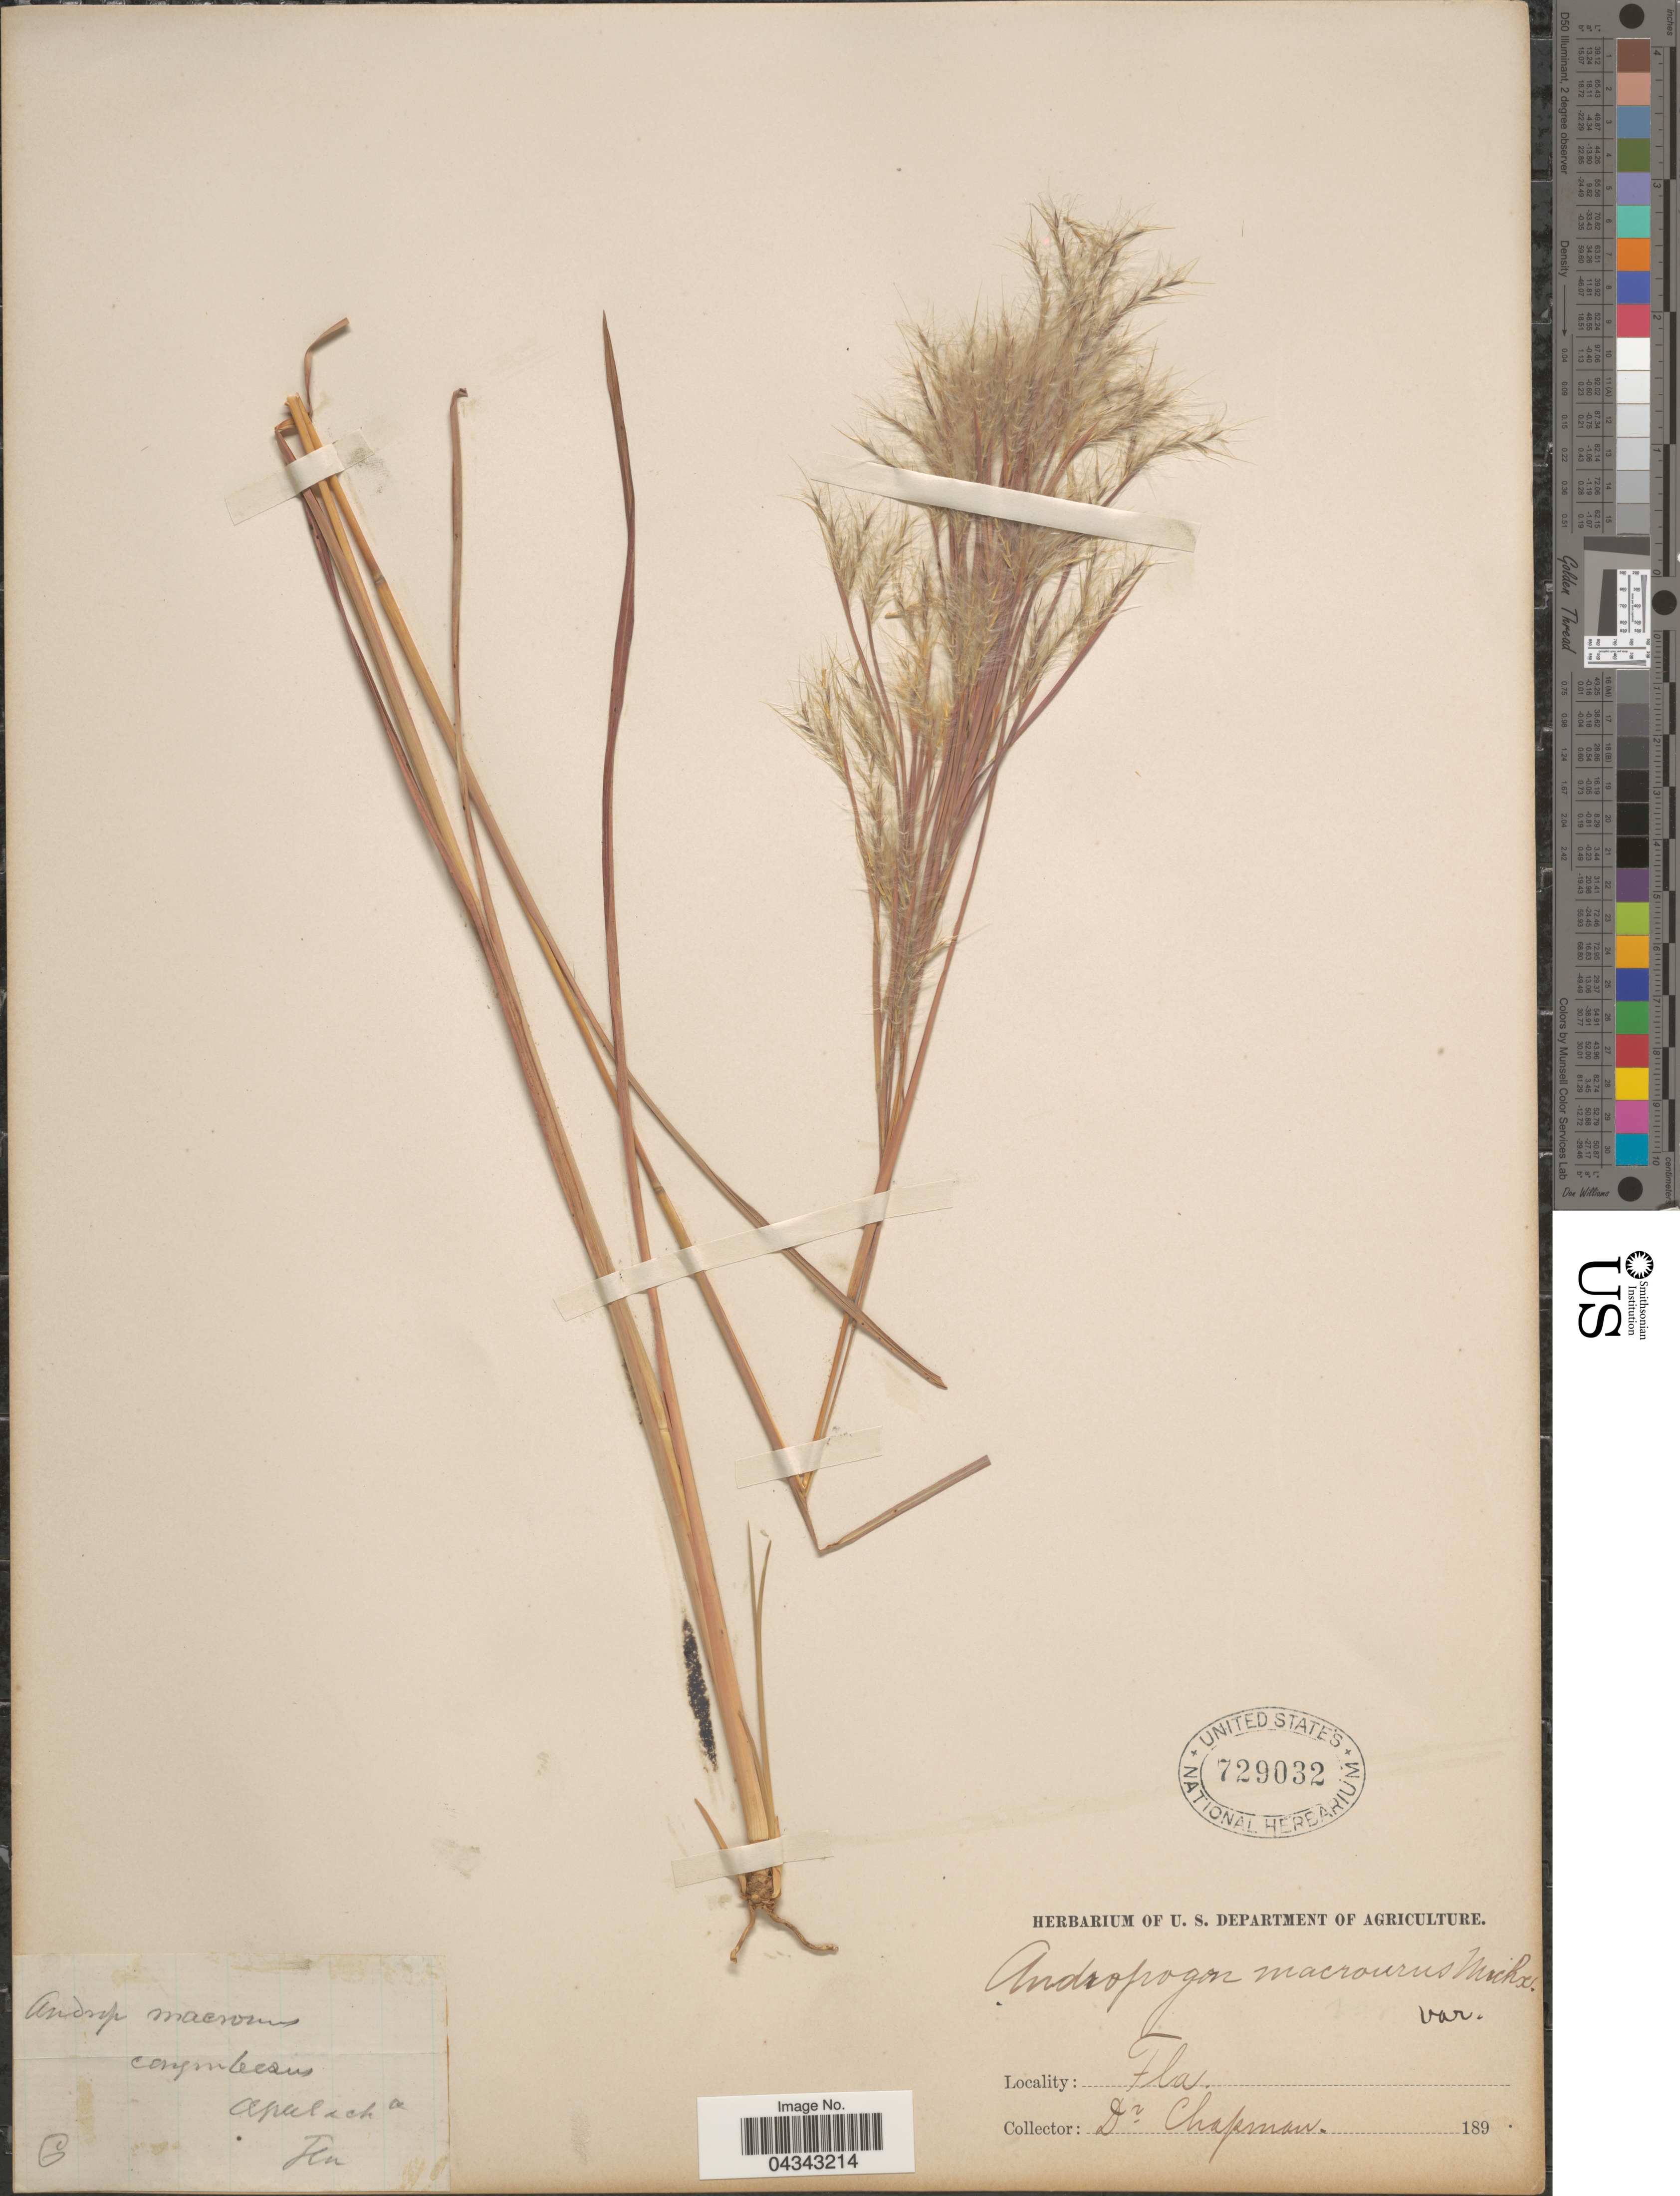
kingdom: Plantae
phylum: Tracheophyta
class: Liliopsida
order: Poales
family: Poaceae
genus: Andropogon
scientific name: Andropogon glomeratus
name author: (Walter) Britton, Stearns & Poggenb.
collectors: A. Chapman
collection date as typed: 189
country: United States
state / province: Florida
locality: Apalacha.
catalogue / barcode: US 729032